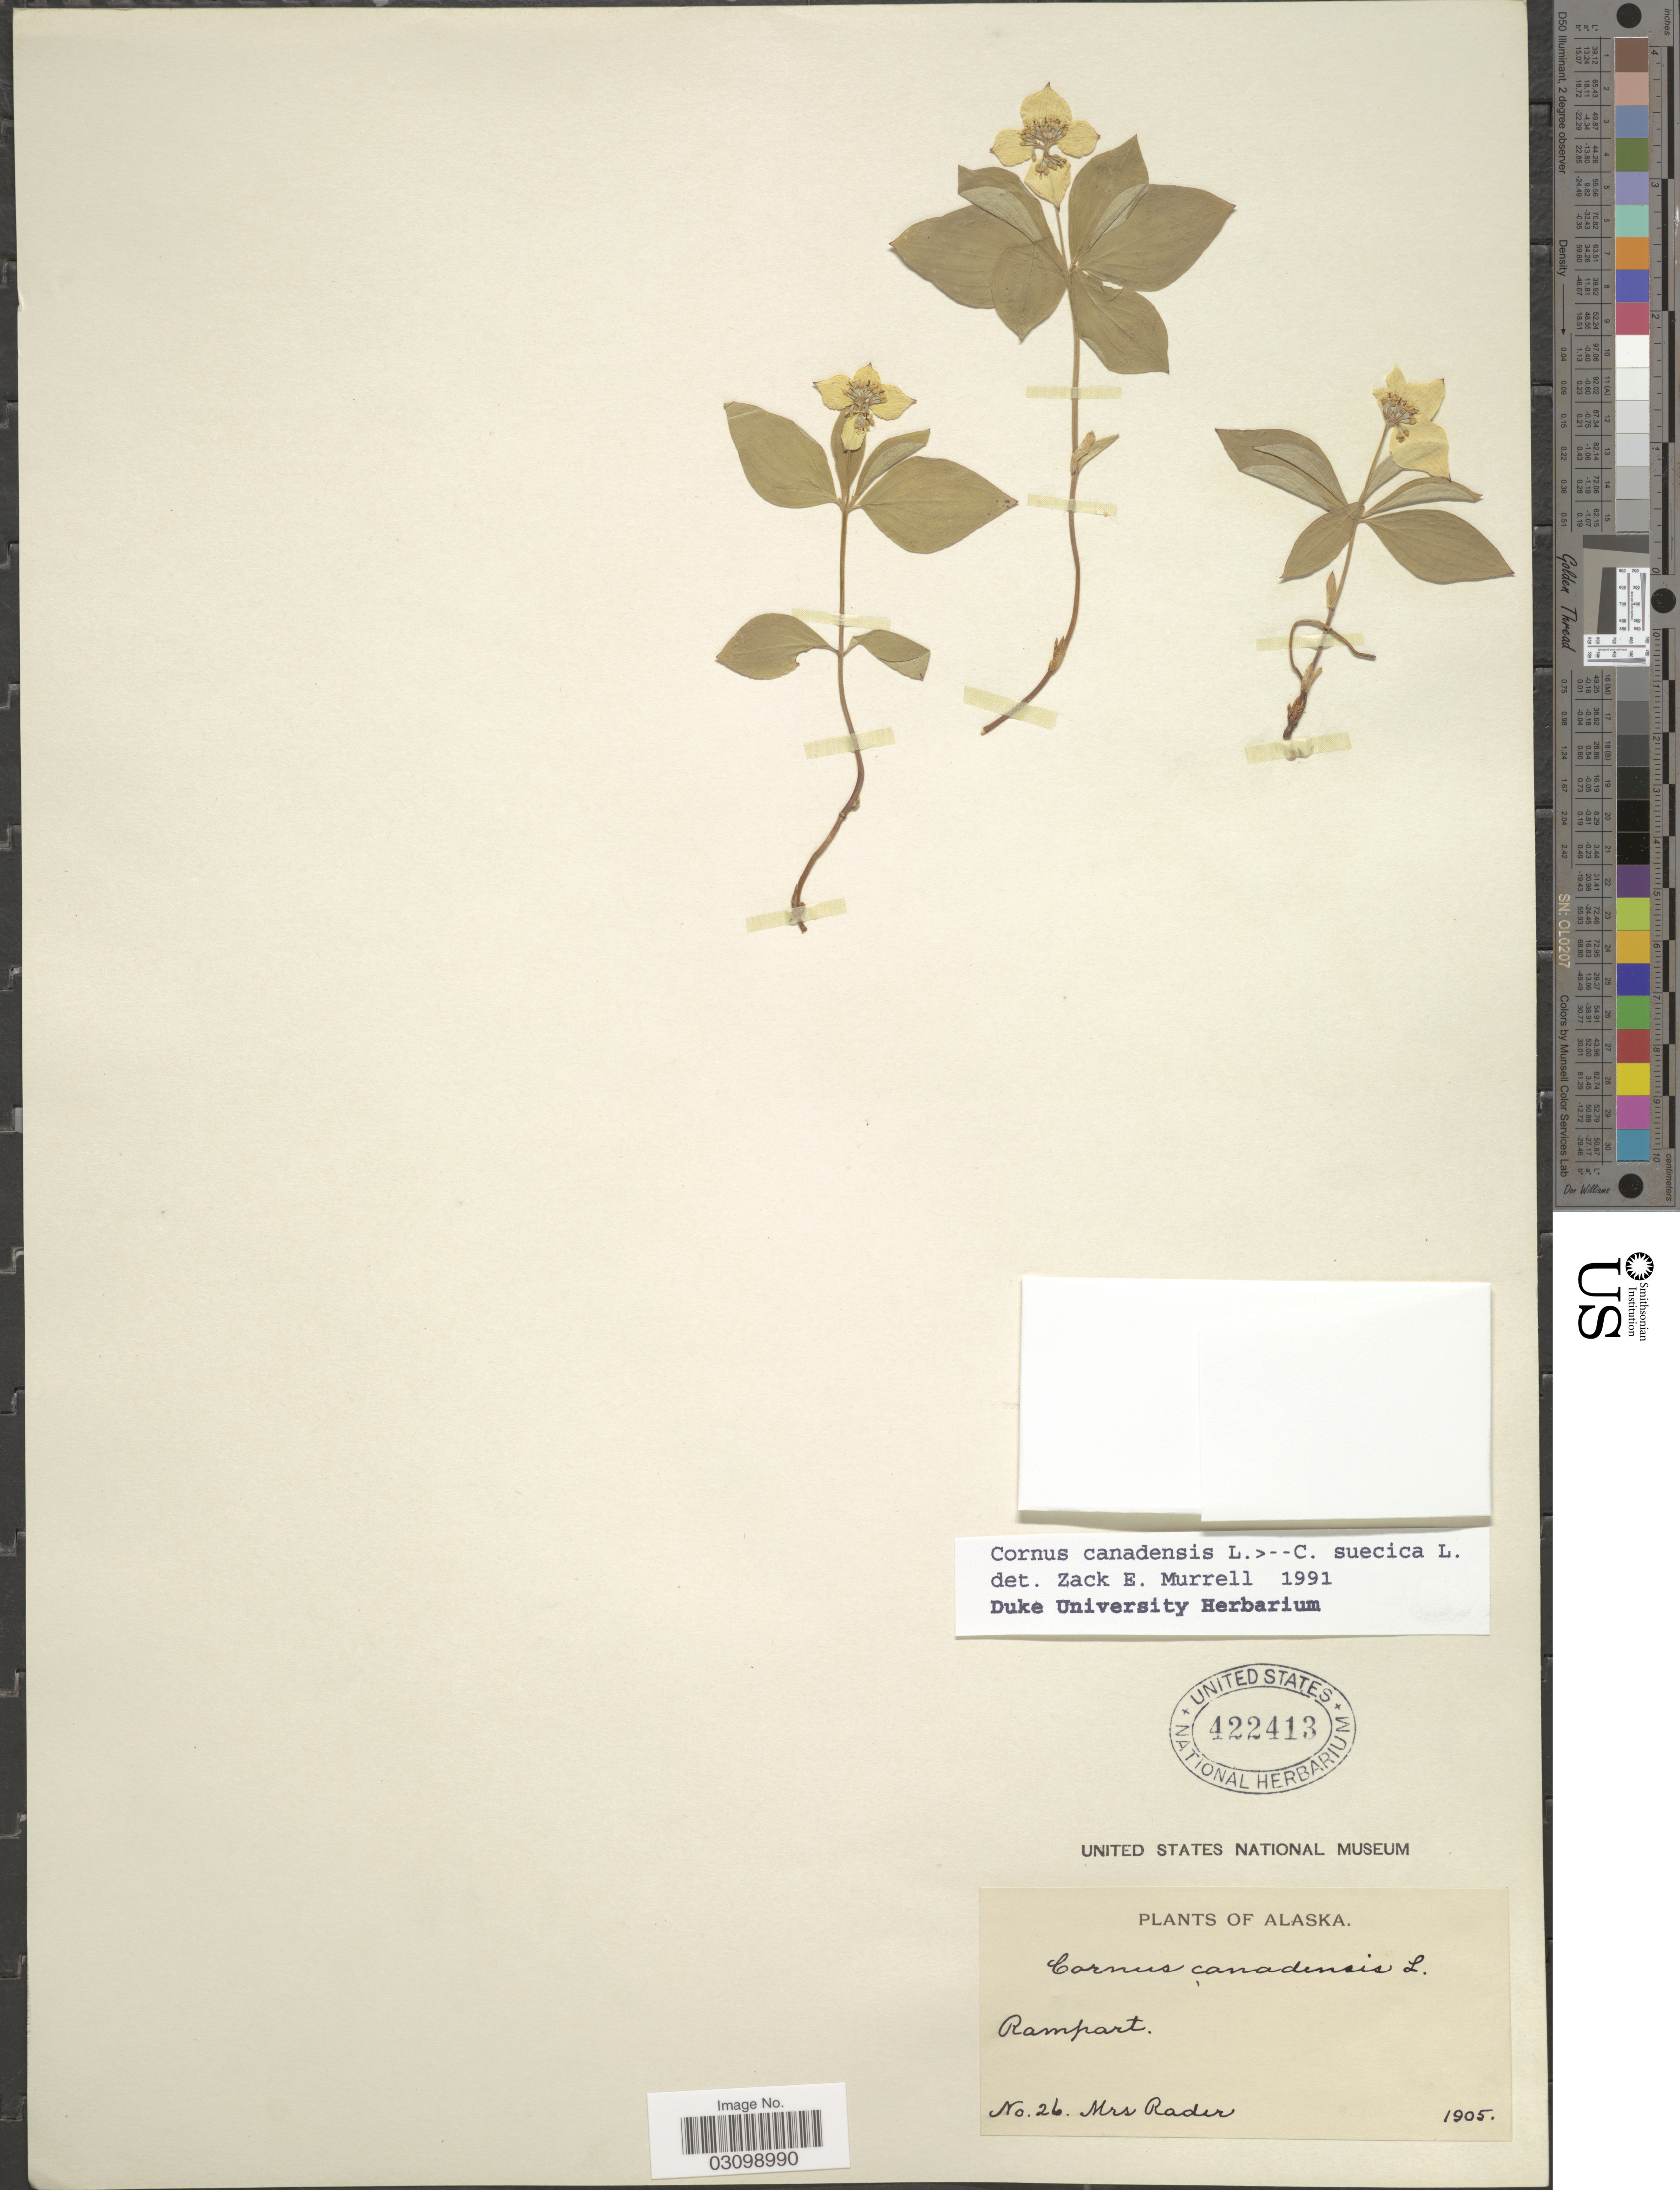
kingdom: Plantae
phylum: Tracheophyta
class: Magnoliopsida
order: Cornales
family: Cornaceae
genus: Cornus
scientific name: Cornus sp.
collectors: Mrs. Rader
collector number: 26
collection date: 1905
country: United States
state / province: Alaska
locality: Rampart.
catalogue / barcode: US 422413